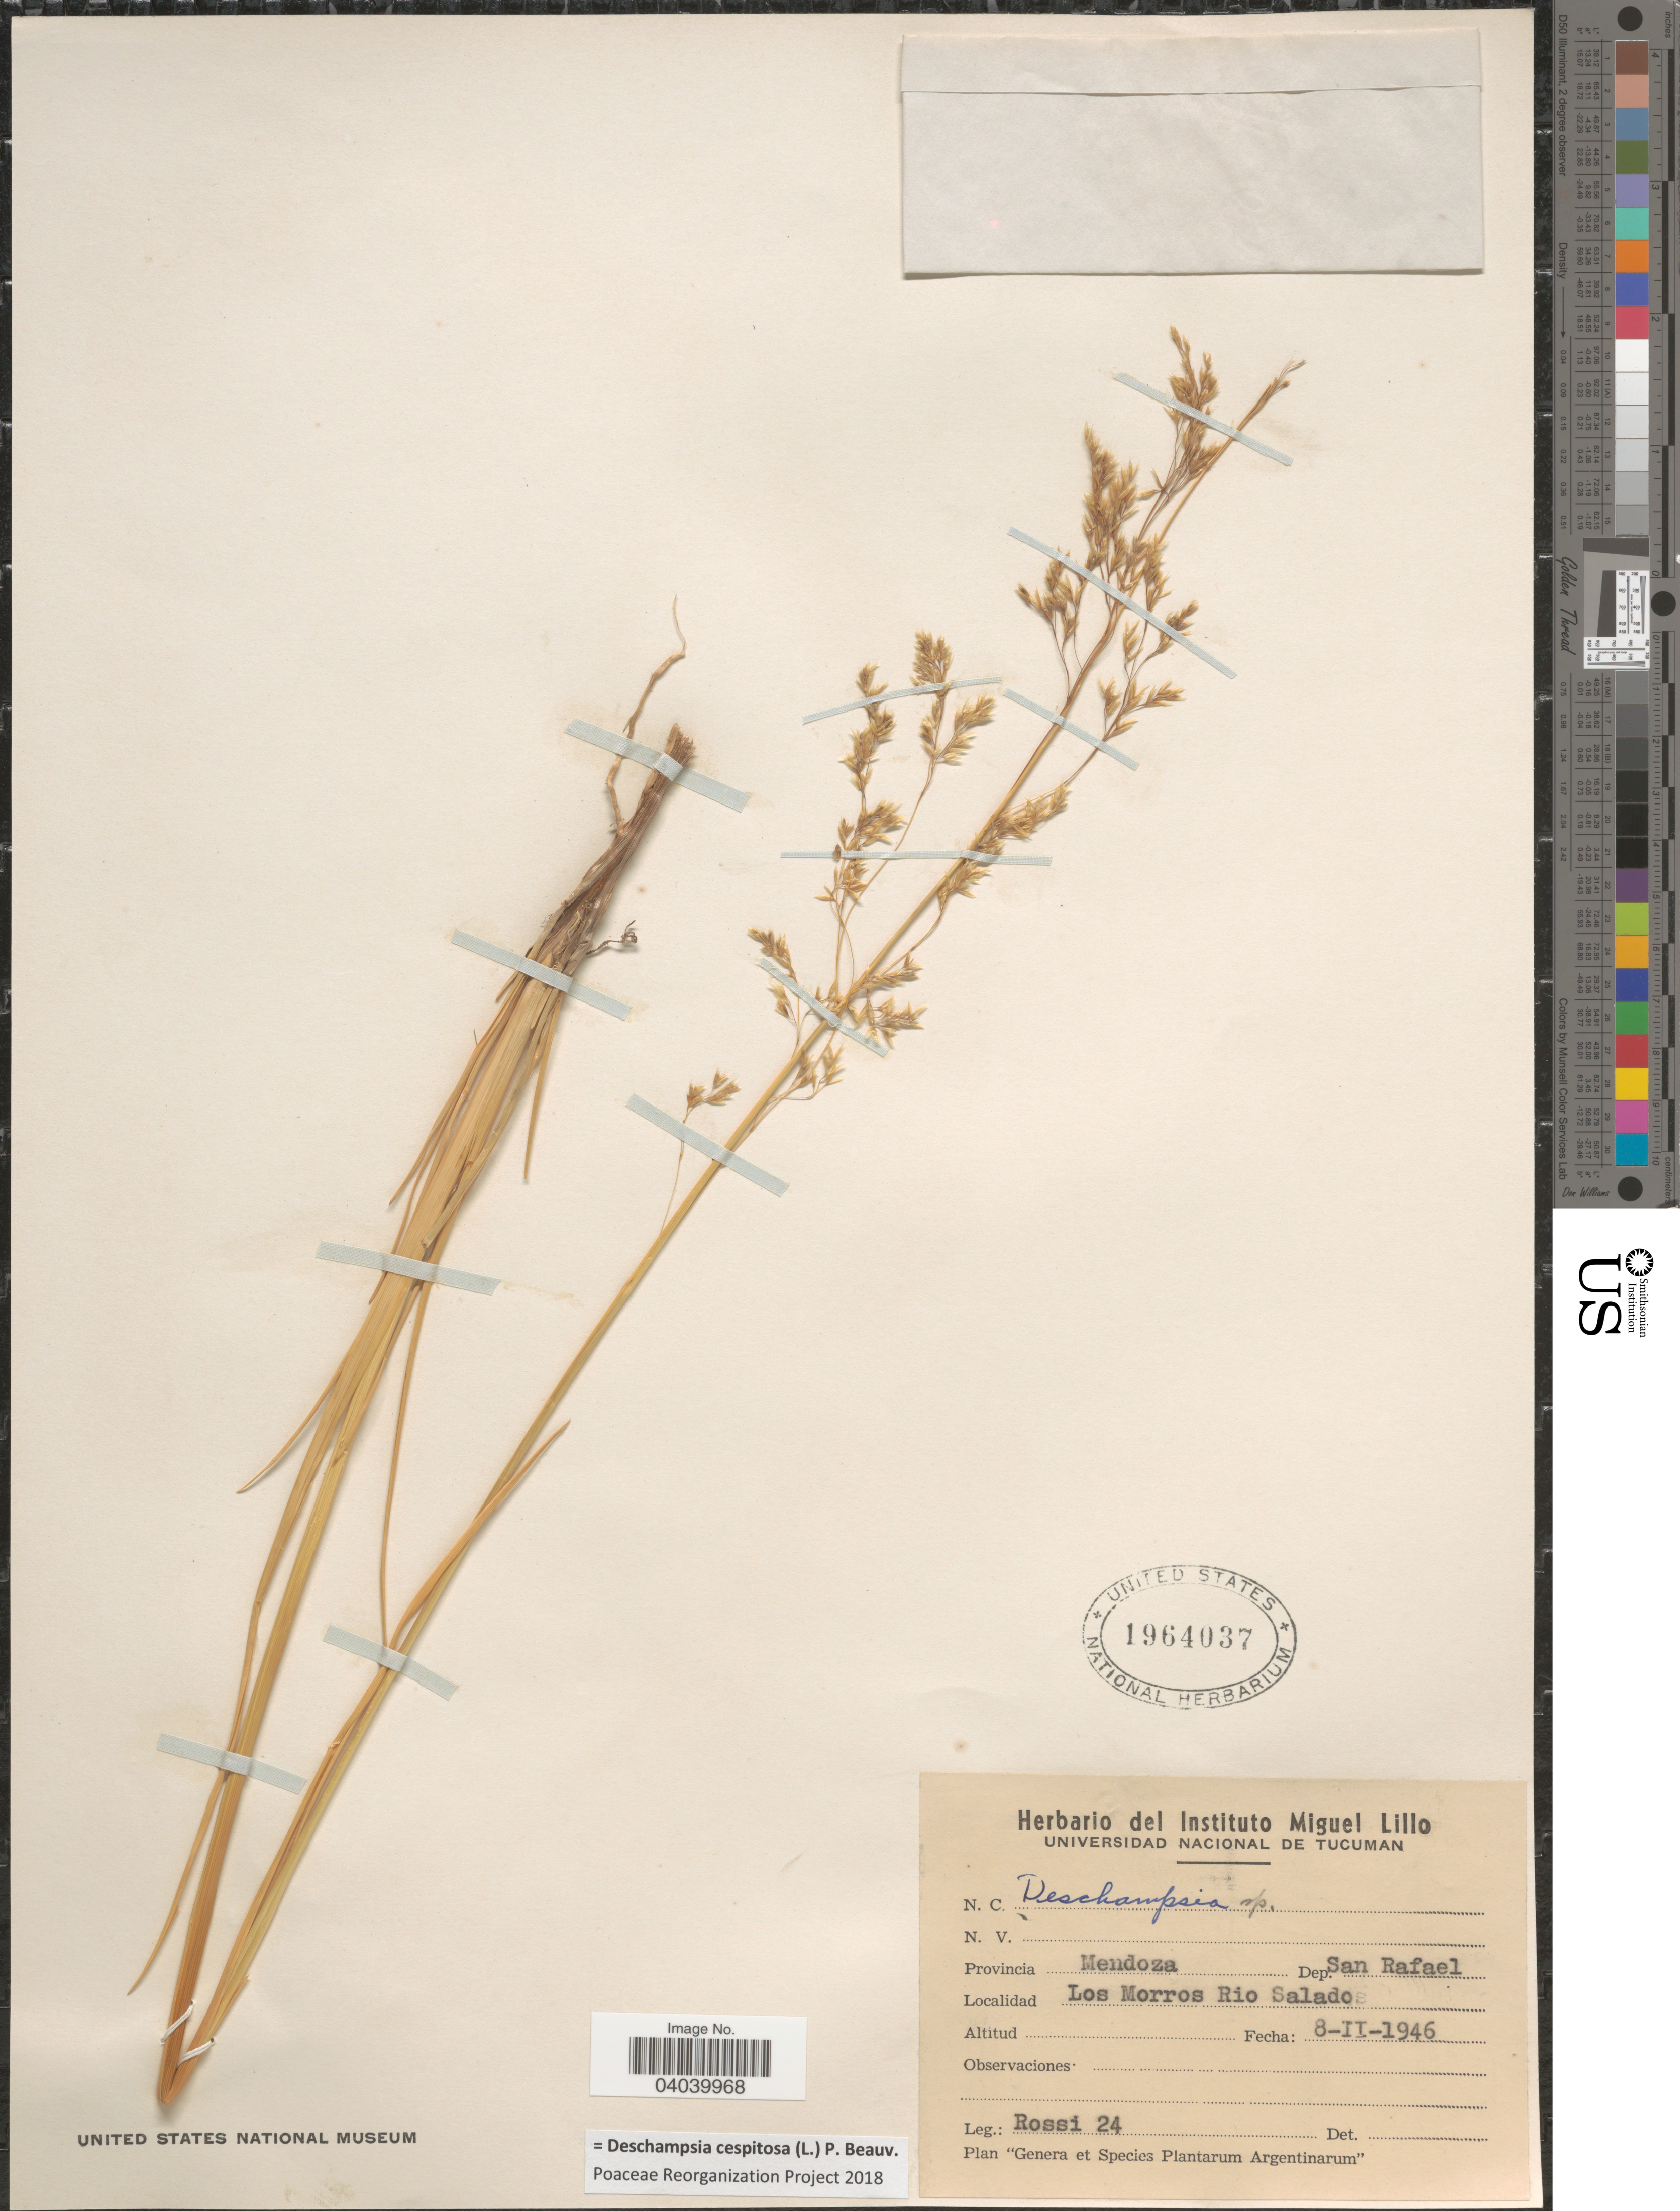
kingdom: Plantae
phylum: Tracheophyta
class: Liliopsida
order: Poales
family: Poaceae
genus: Deschampsia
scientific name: Deschampsia cespitosa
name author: (L.) P. Beauv.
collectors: Rossi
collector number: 24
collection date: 1946-02-08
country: Argentina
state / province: Mendoza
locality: Dep. San Rafael. Los Morros Rio Salados.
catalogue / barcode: US 1964037